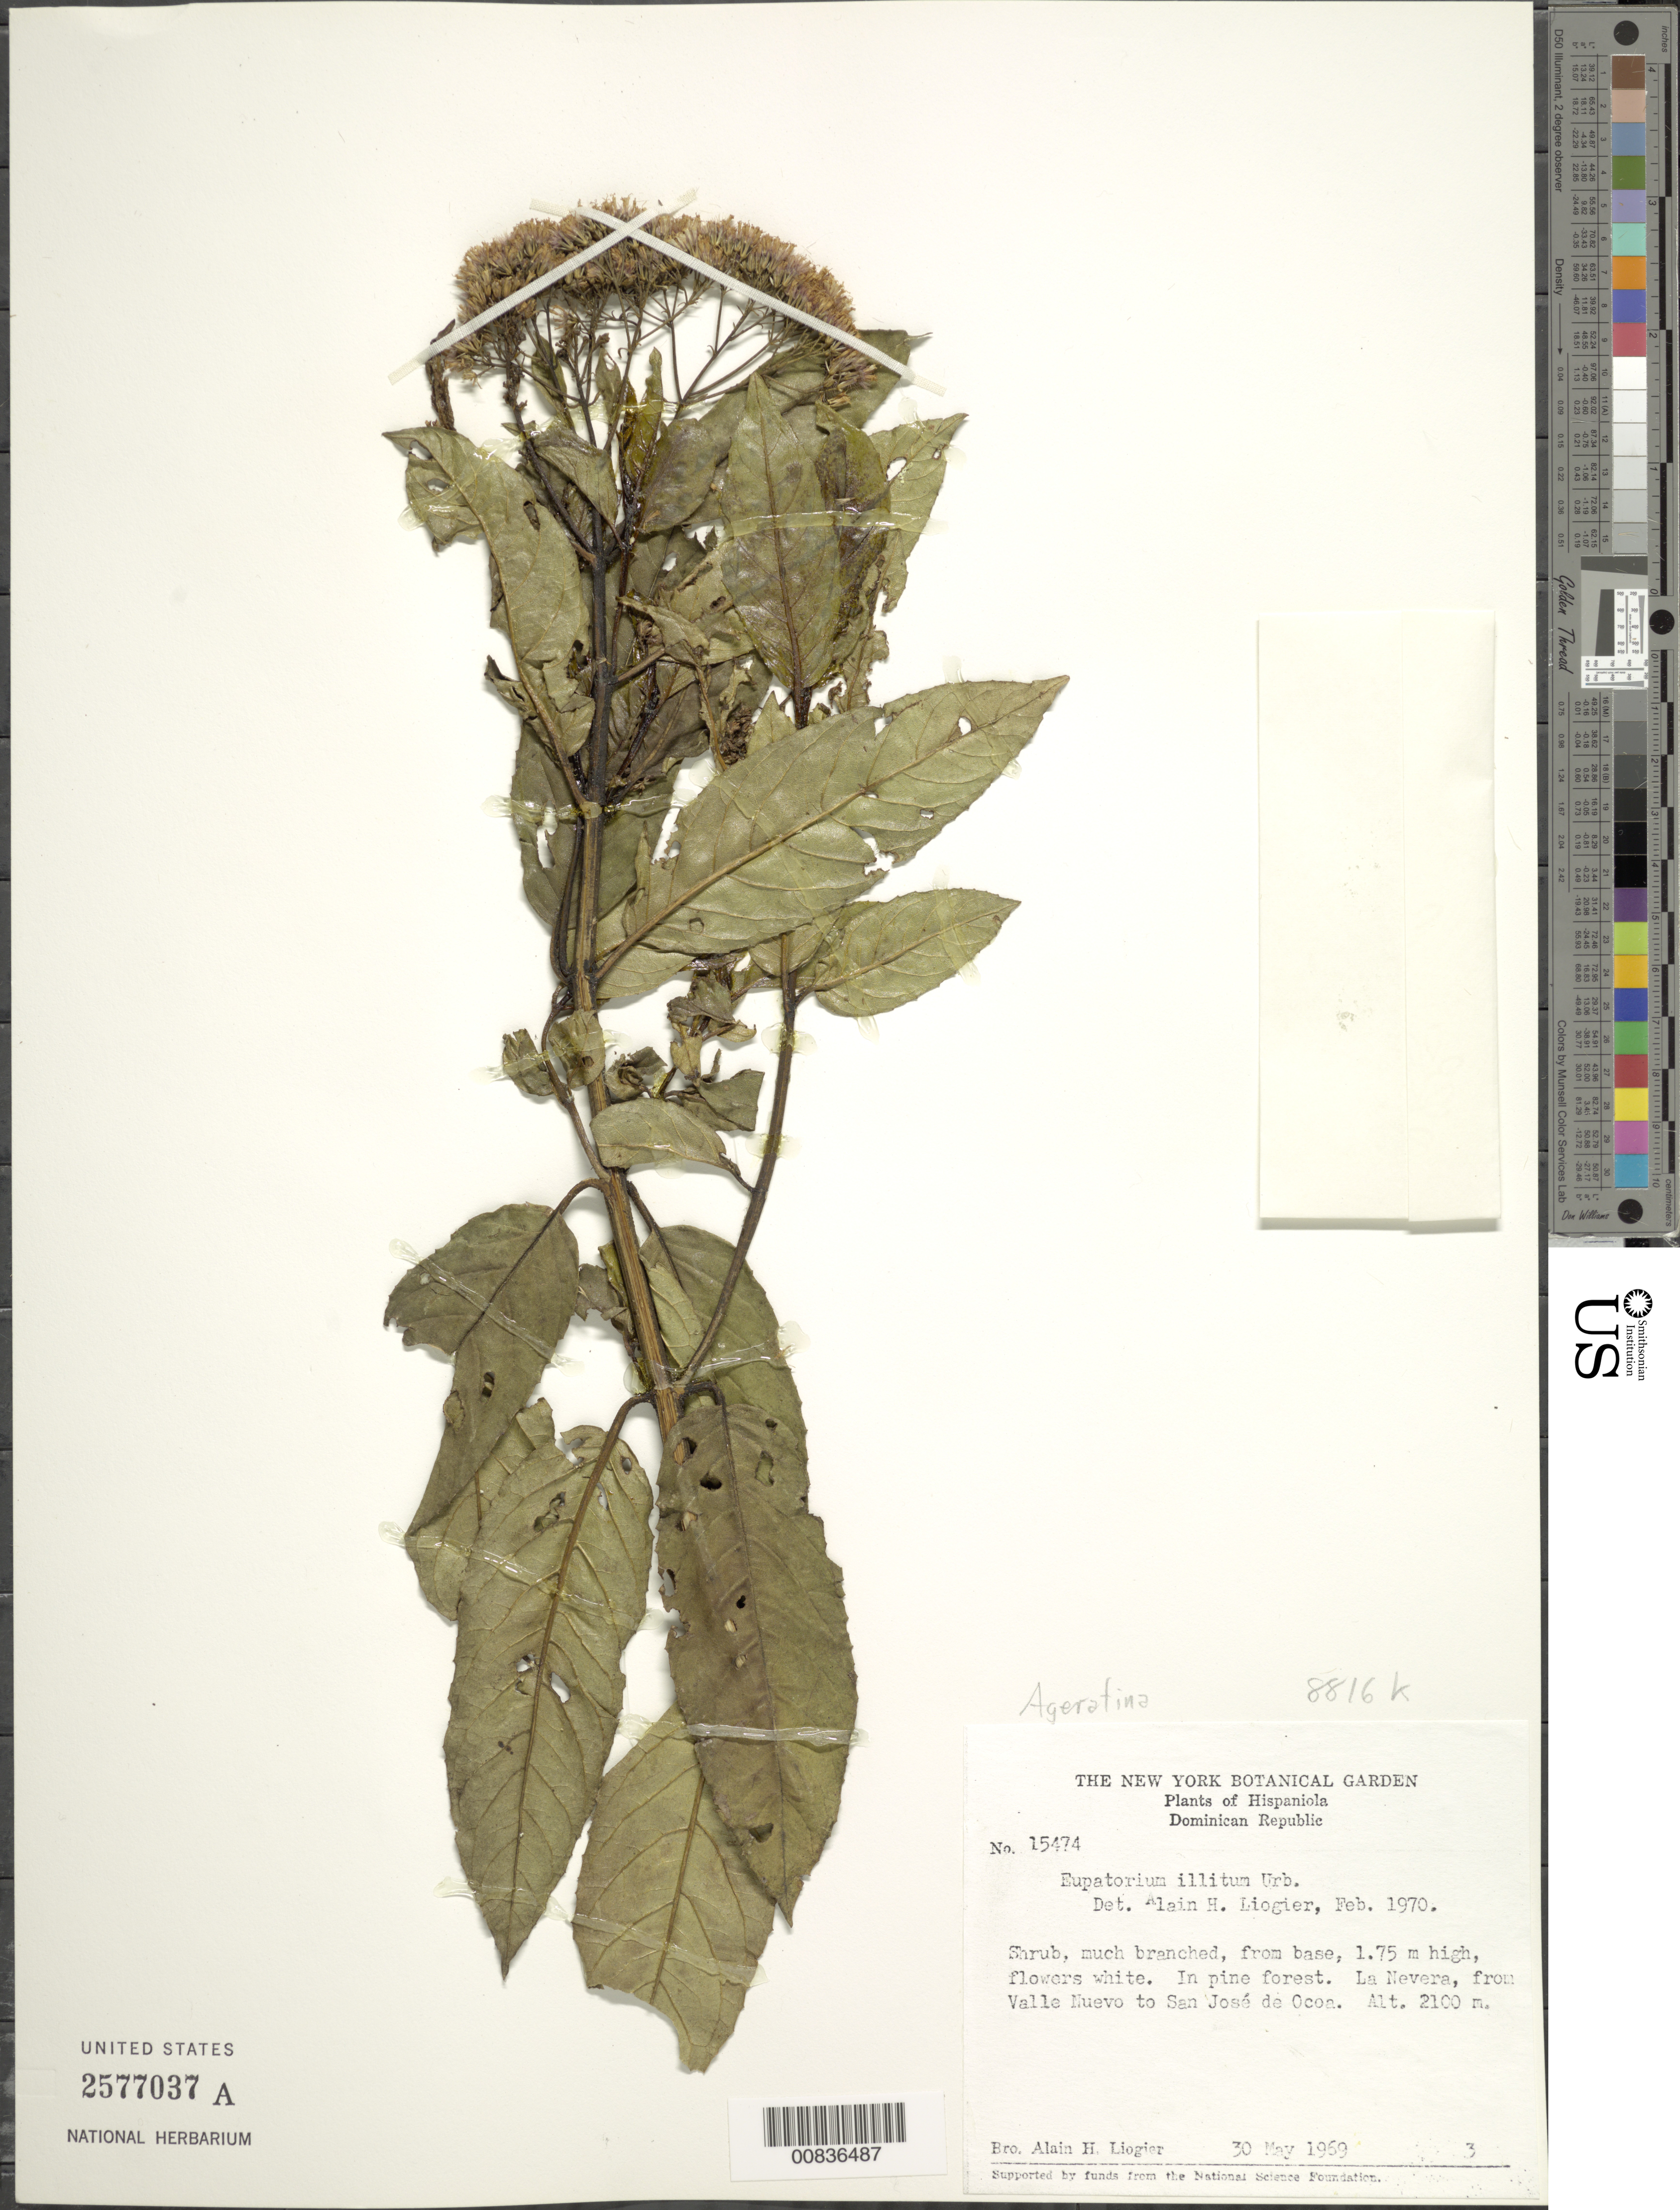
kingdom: Plantae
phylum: Tracheophyta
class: Magnoliopsida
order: Asterales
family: Asteraceae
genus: Ageratina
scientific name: Ageratina illita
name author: (Urb.) R.M. King & H. Rob.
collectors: A. H. Liogier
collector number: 15474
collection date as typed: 30 May 1969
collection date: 1969-05-30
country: Dominican Republic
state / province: Peravia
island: Hispaniola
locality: La Nevera, from Valle Nuevo to San José de Ocoa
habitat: In pine barrens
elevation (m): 2100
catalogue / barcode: US 2577037